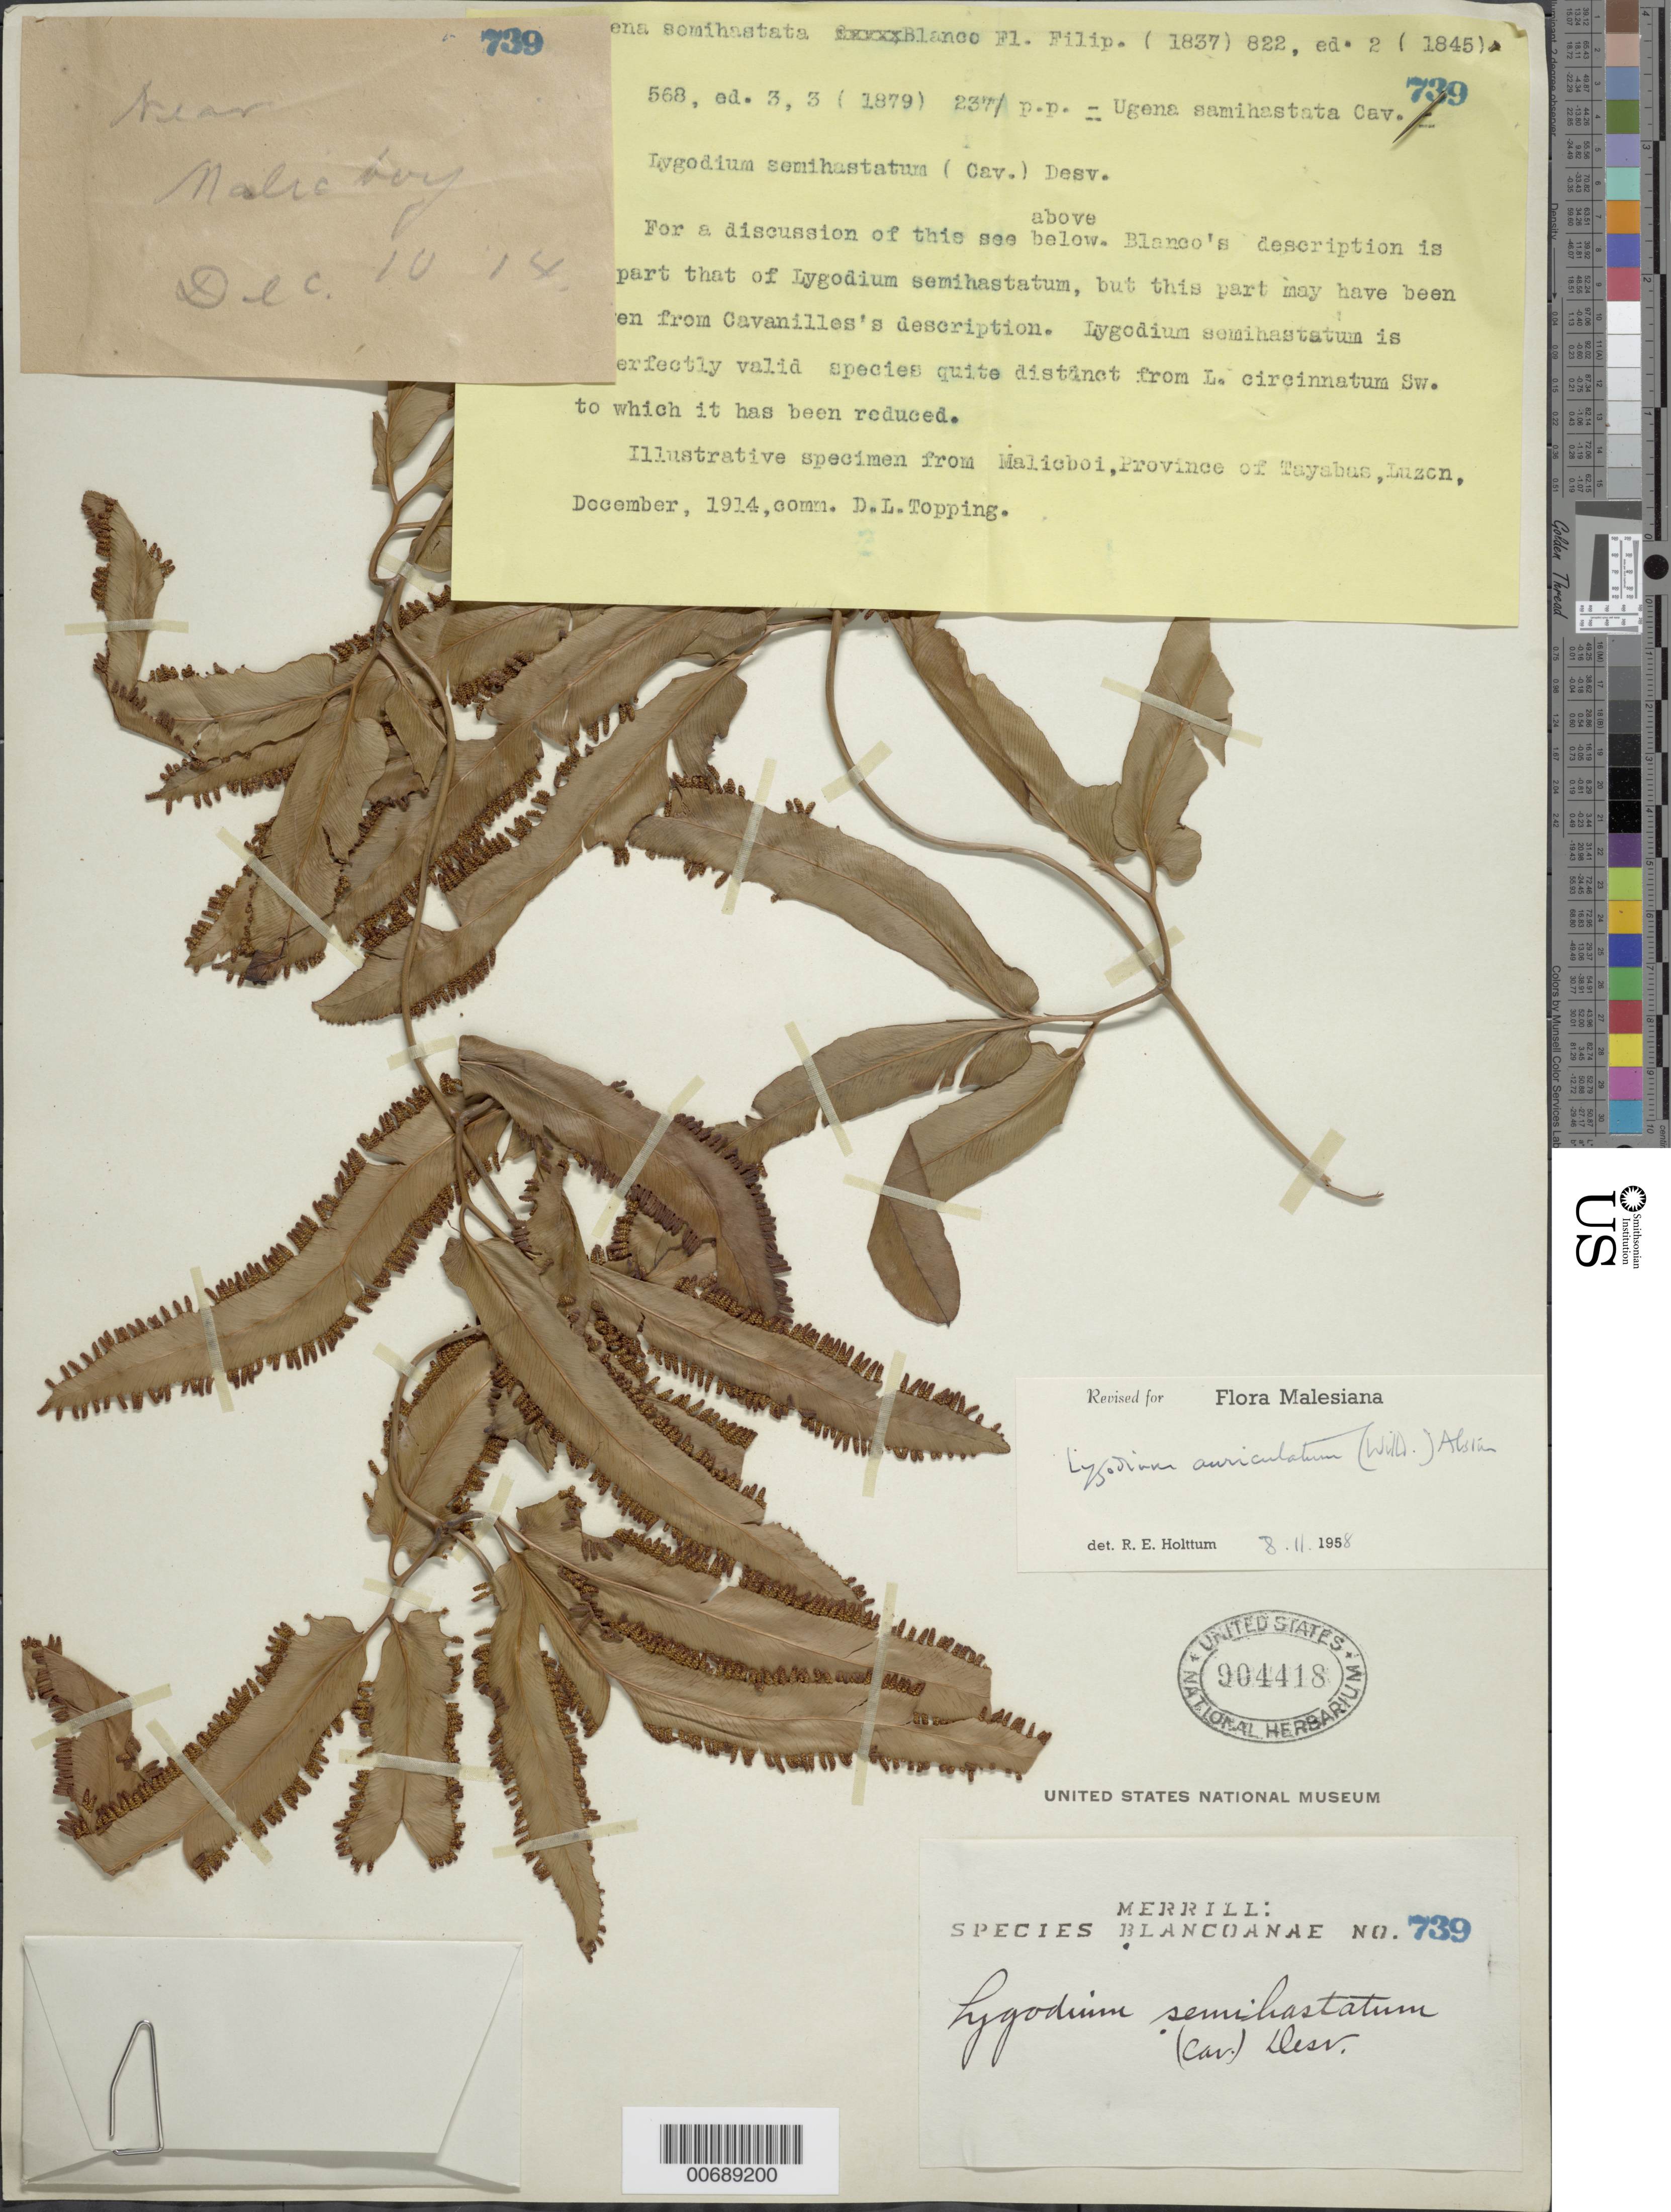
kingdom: Plantae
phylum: Tracheophyta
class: Polypodiopsida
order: Schizaeales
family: Lygodiaceae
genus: Lygodium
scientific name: Lygodium auriculatum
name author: (Willd.) Alston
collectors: D. L. Topping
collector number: Sp. Blancoan. 0739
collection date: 1914-12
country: Philippines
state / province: Calabarzon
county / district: Quezon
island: Luzon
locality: Malicboy. Tayabas.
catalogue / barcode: US 904418